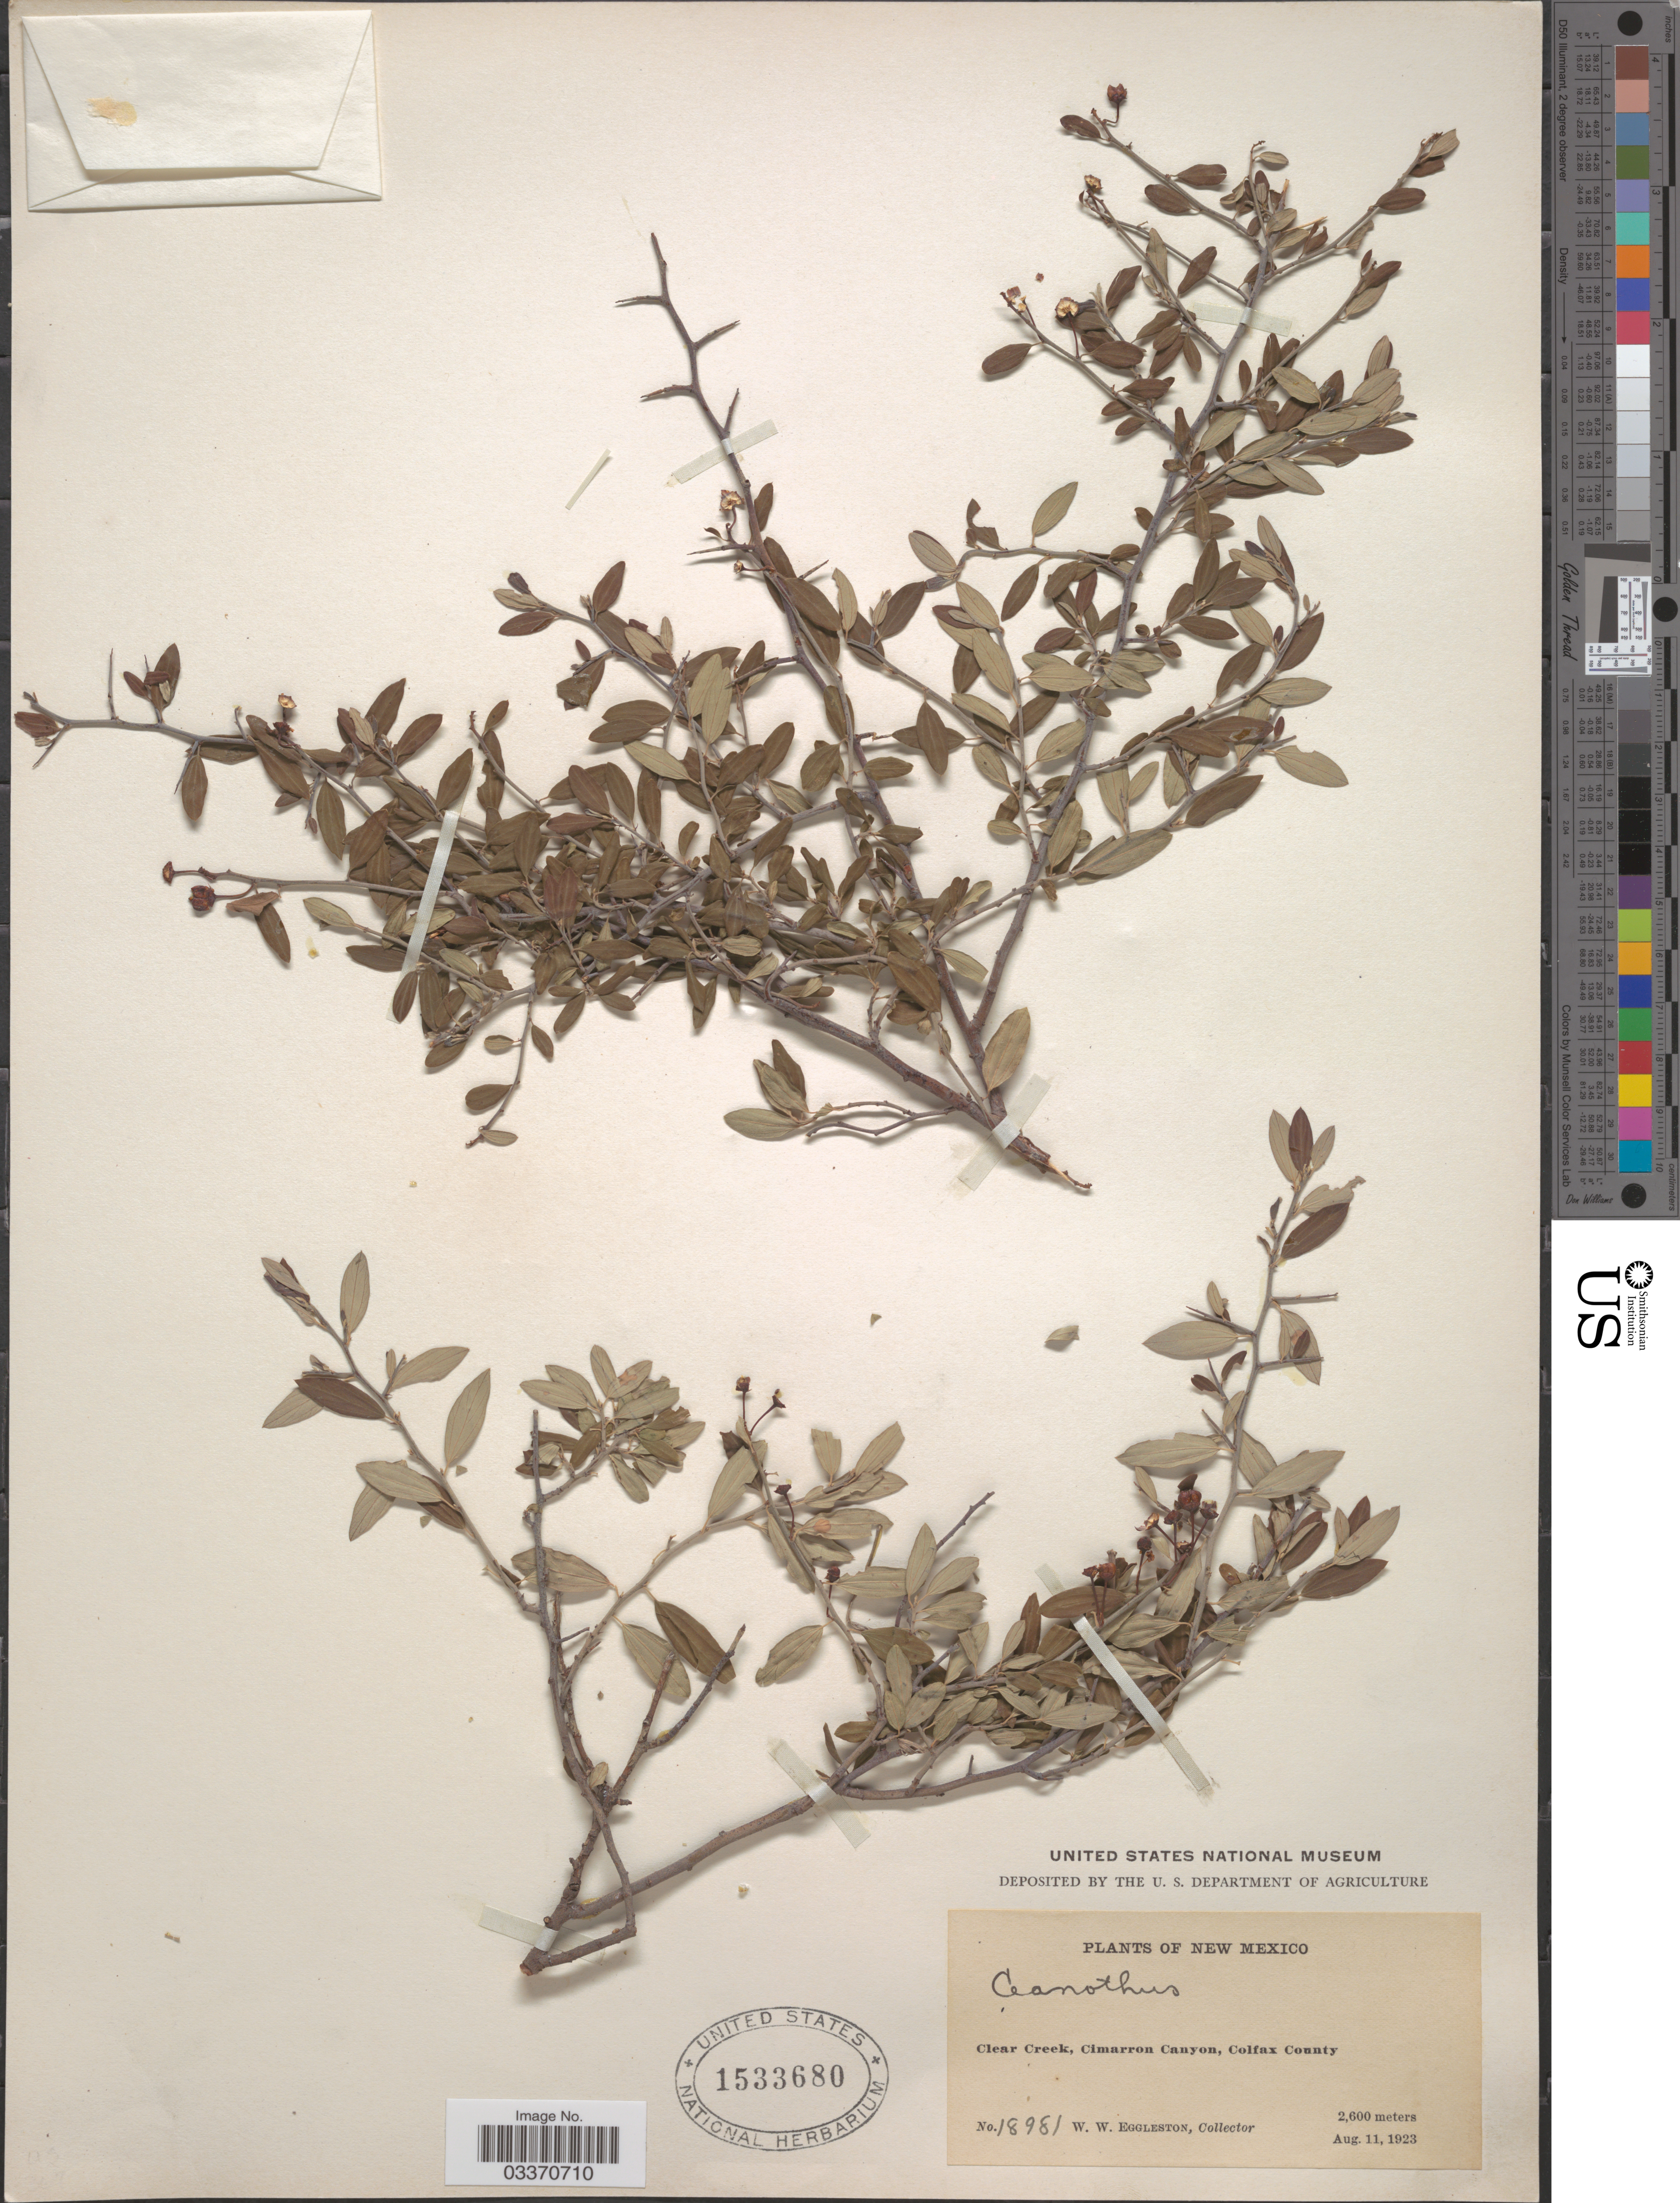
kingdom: Plantae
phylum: Tracheophyta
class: Magnoliopsida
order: Rosales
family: Rhamnaceae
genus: Ceanothus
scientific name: Ceanothus sp.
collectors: W. W. Eggleston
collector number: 18981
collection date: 1923-08-11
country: United States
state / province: New Mexico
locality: Clear Creek, Cimarron Canyon, Colfax County.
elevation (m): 2600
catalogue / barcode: US 1533680